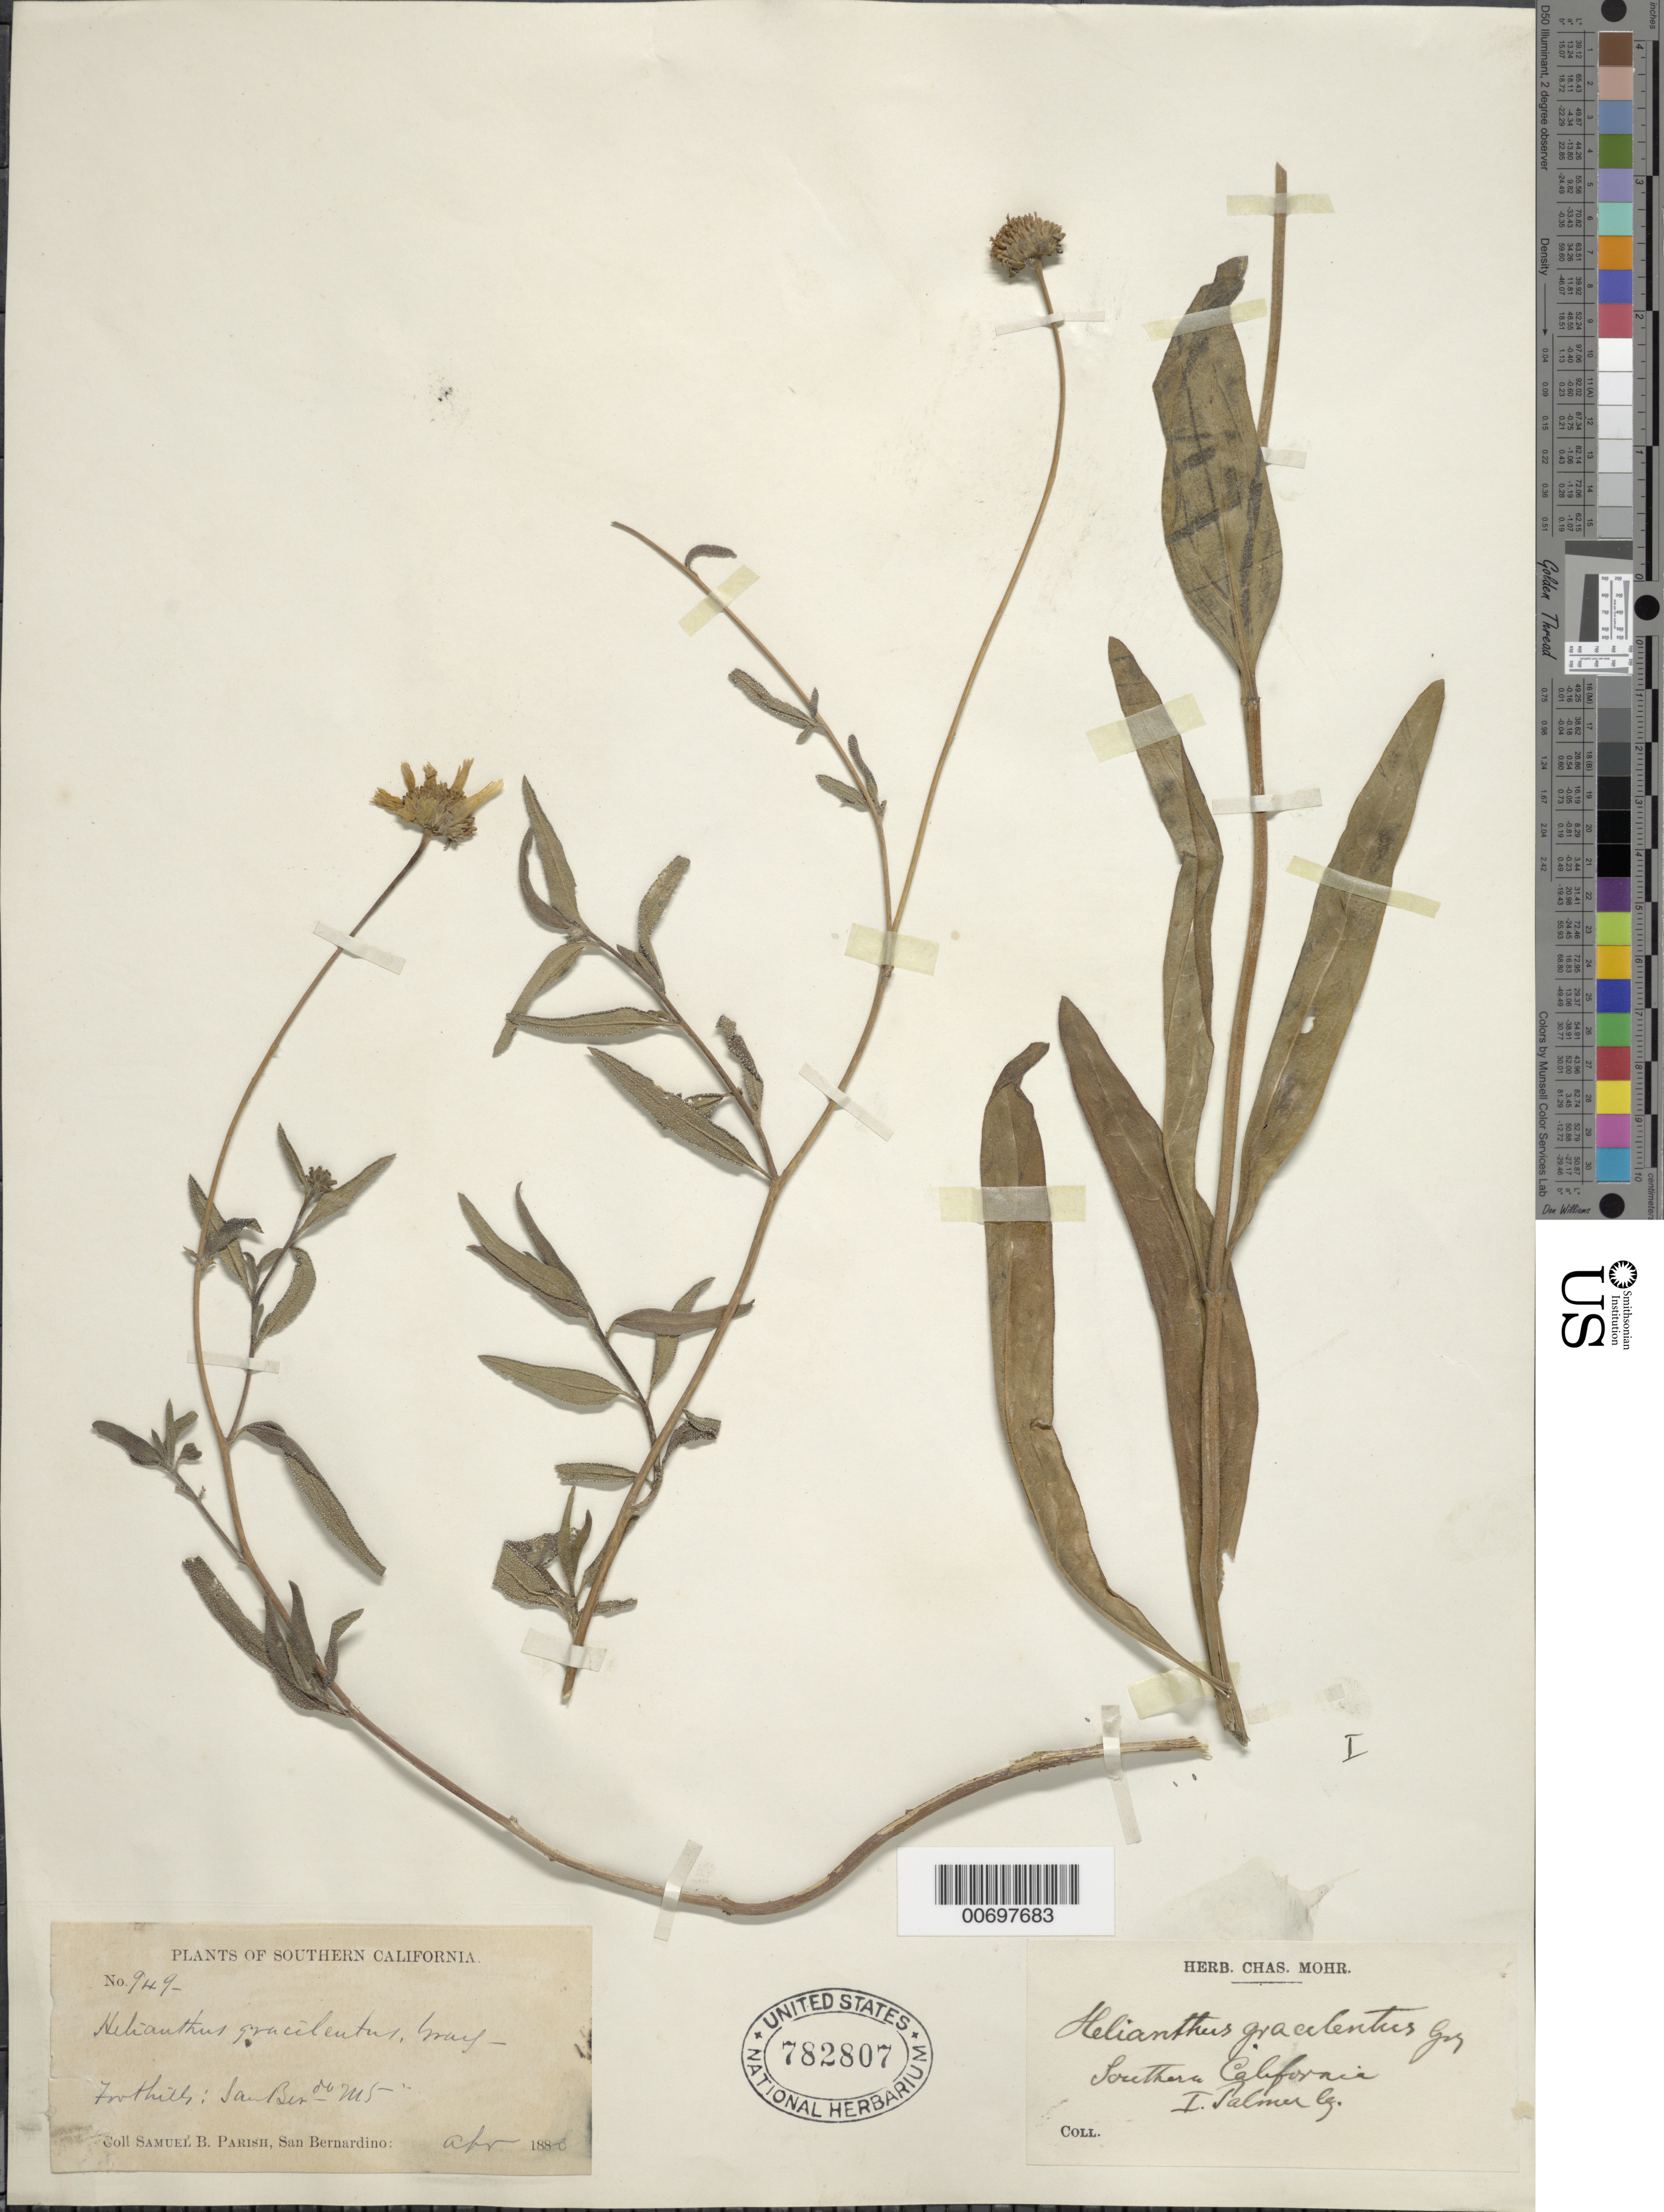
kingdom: Plantae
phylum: Tracheophyta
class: Magnoliopsida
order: Asterales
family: Asteraceae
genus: Helianthus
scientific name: Helianthus gracilentus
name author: A. Gray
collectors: S. B. Parish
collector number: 949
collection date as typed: Apr 1886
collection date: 1886-04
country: United States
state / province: California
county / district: San Bernardino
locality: San Bernardino Mt.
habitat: Foothills.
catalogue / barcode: US 782807